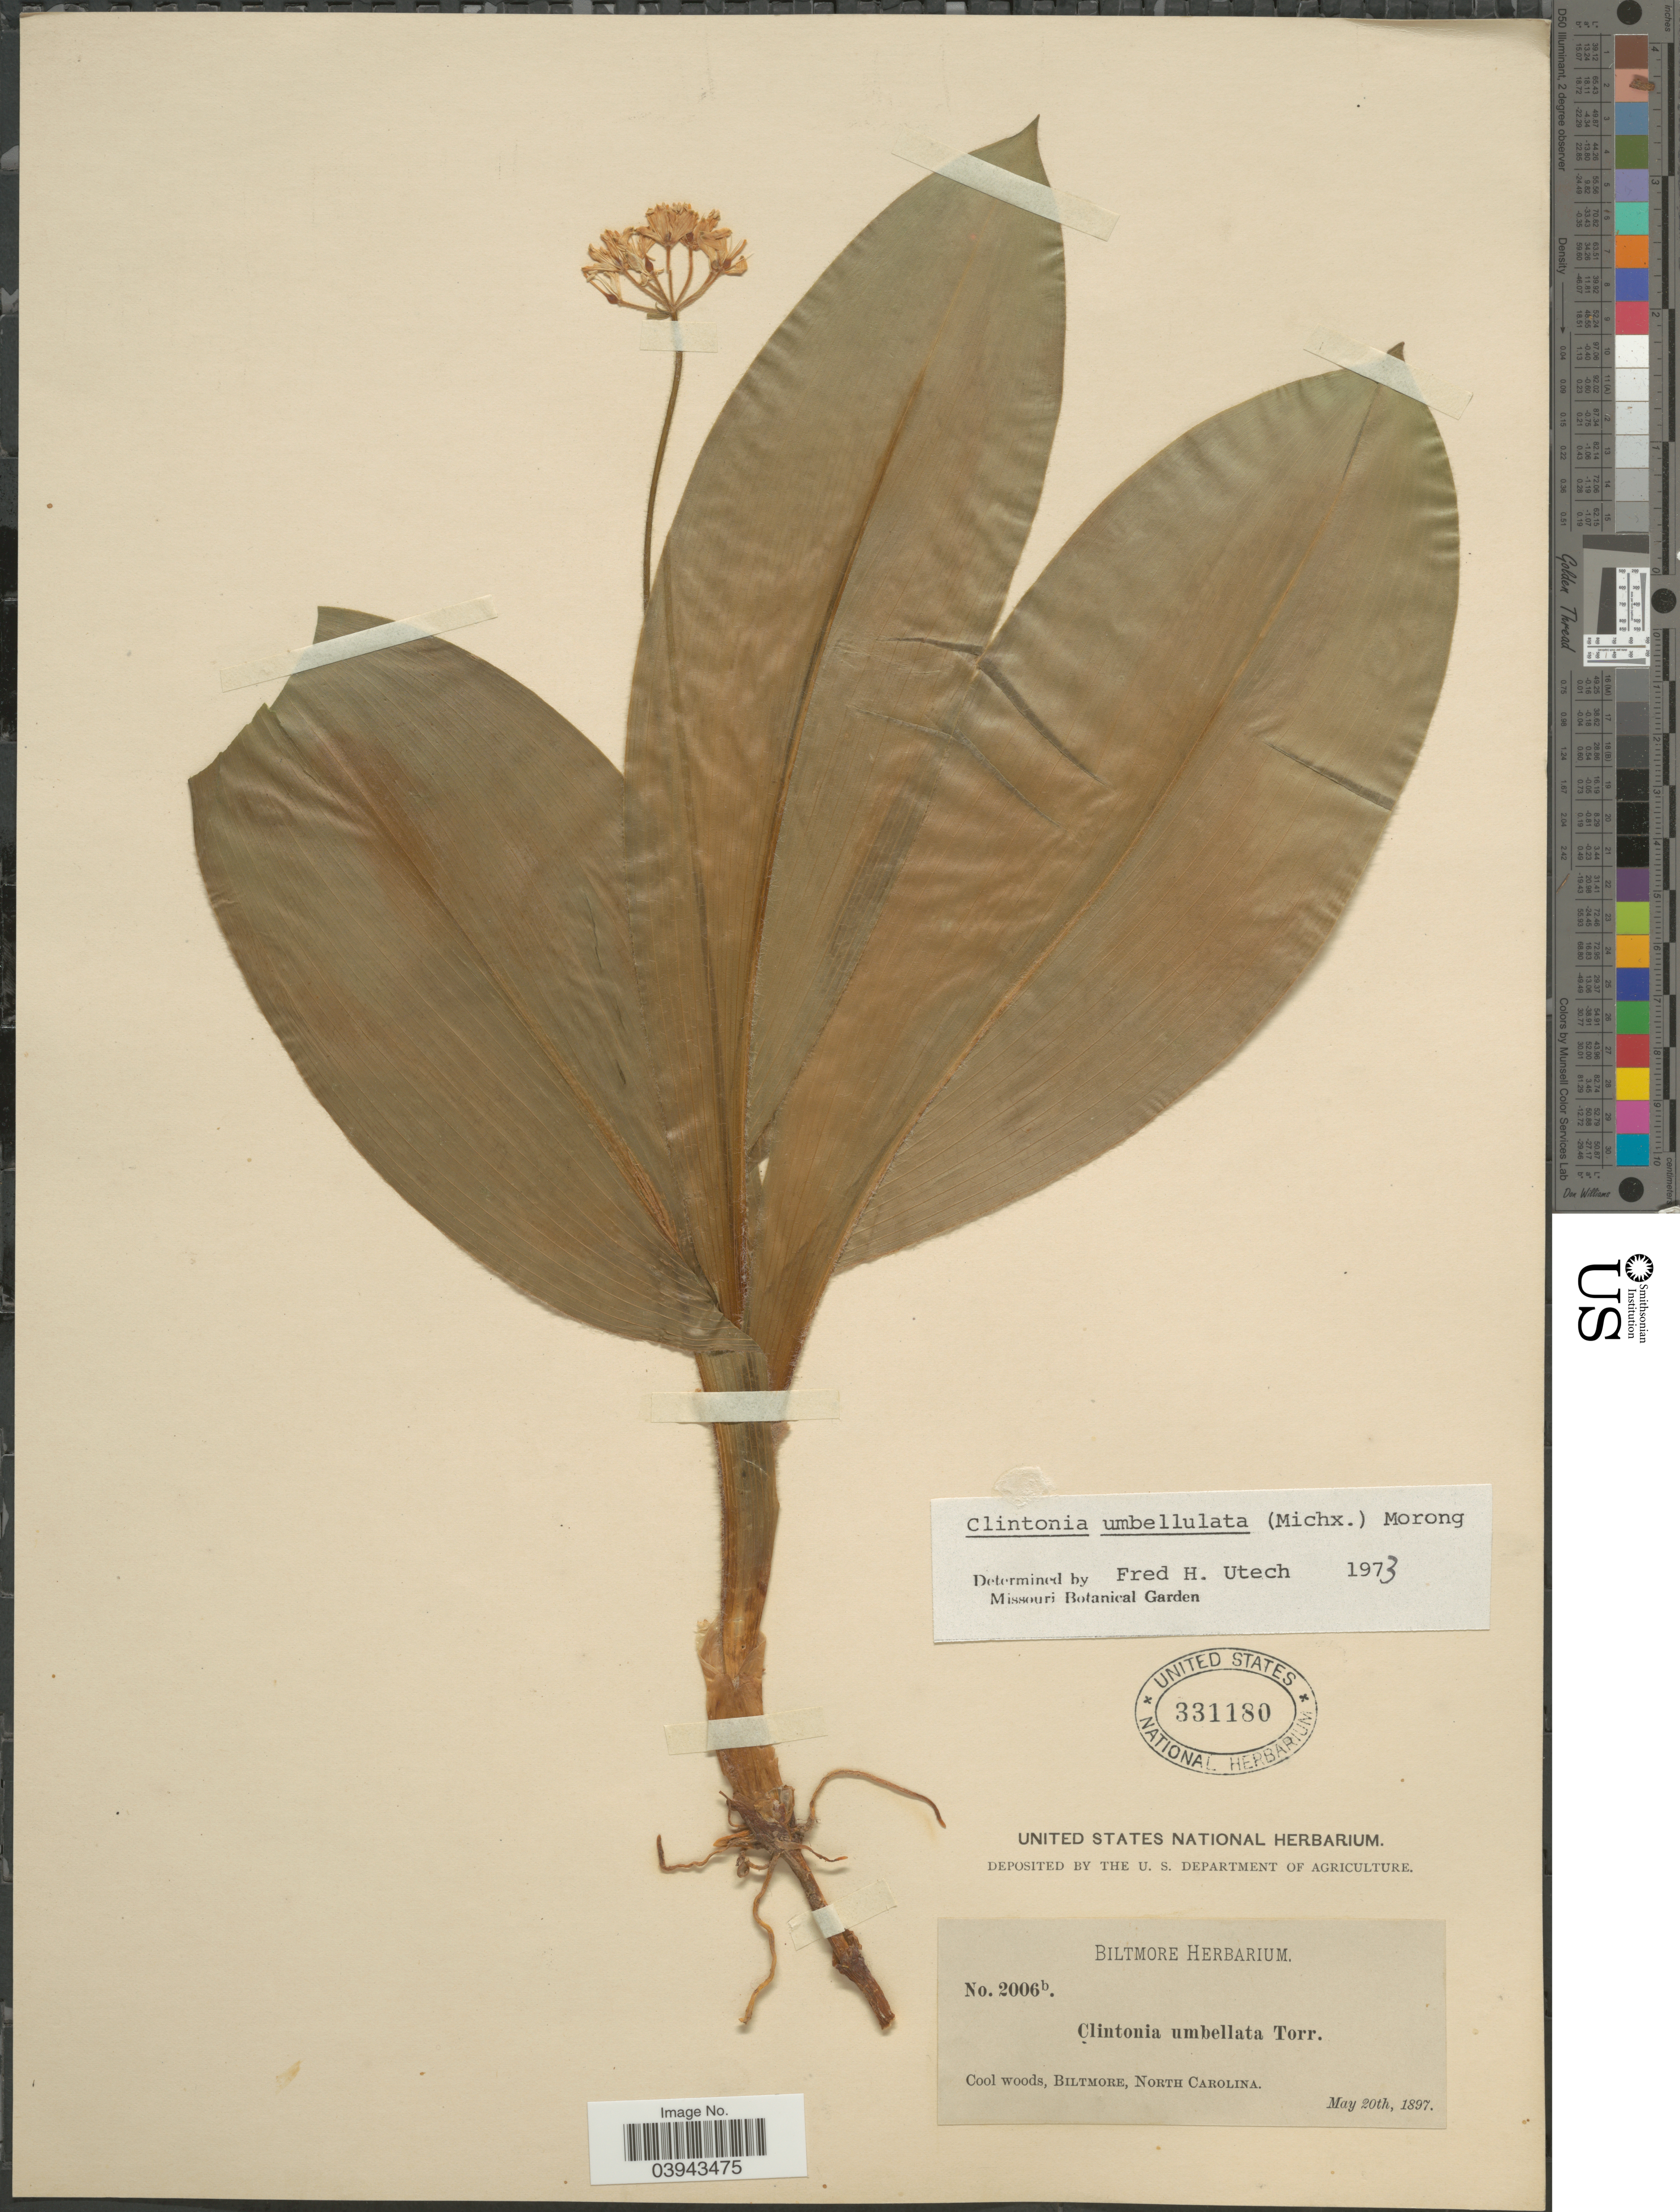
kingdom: Plantae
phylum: Tracheophyta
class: Liliopsida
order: Liliales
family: Liliaceae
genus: Clintonia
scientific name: Clintonia umbellulata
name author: (Michx.) Morong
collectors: ex herb. Biltmore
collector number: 2006b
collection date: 1897-05-20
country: United States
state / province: North Carolina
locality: Cool woods, Biltmore.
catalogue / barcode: US 331180